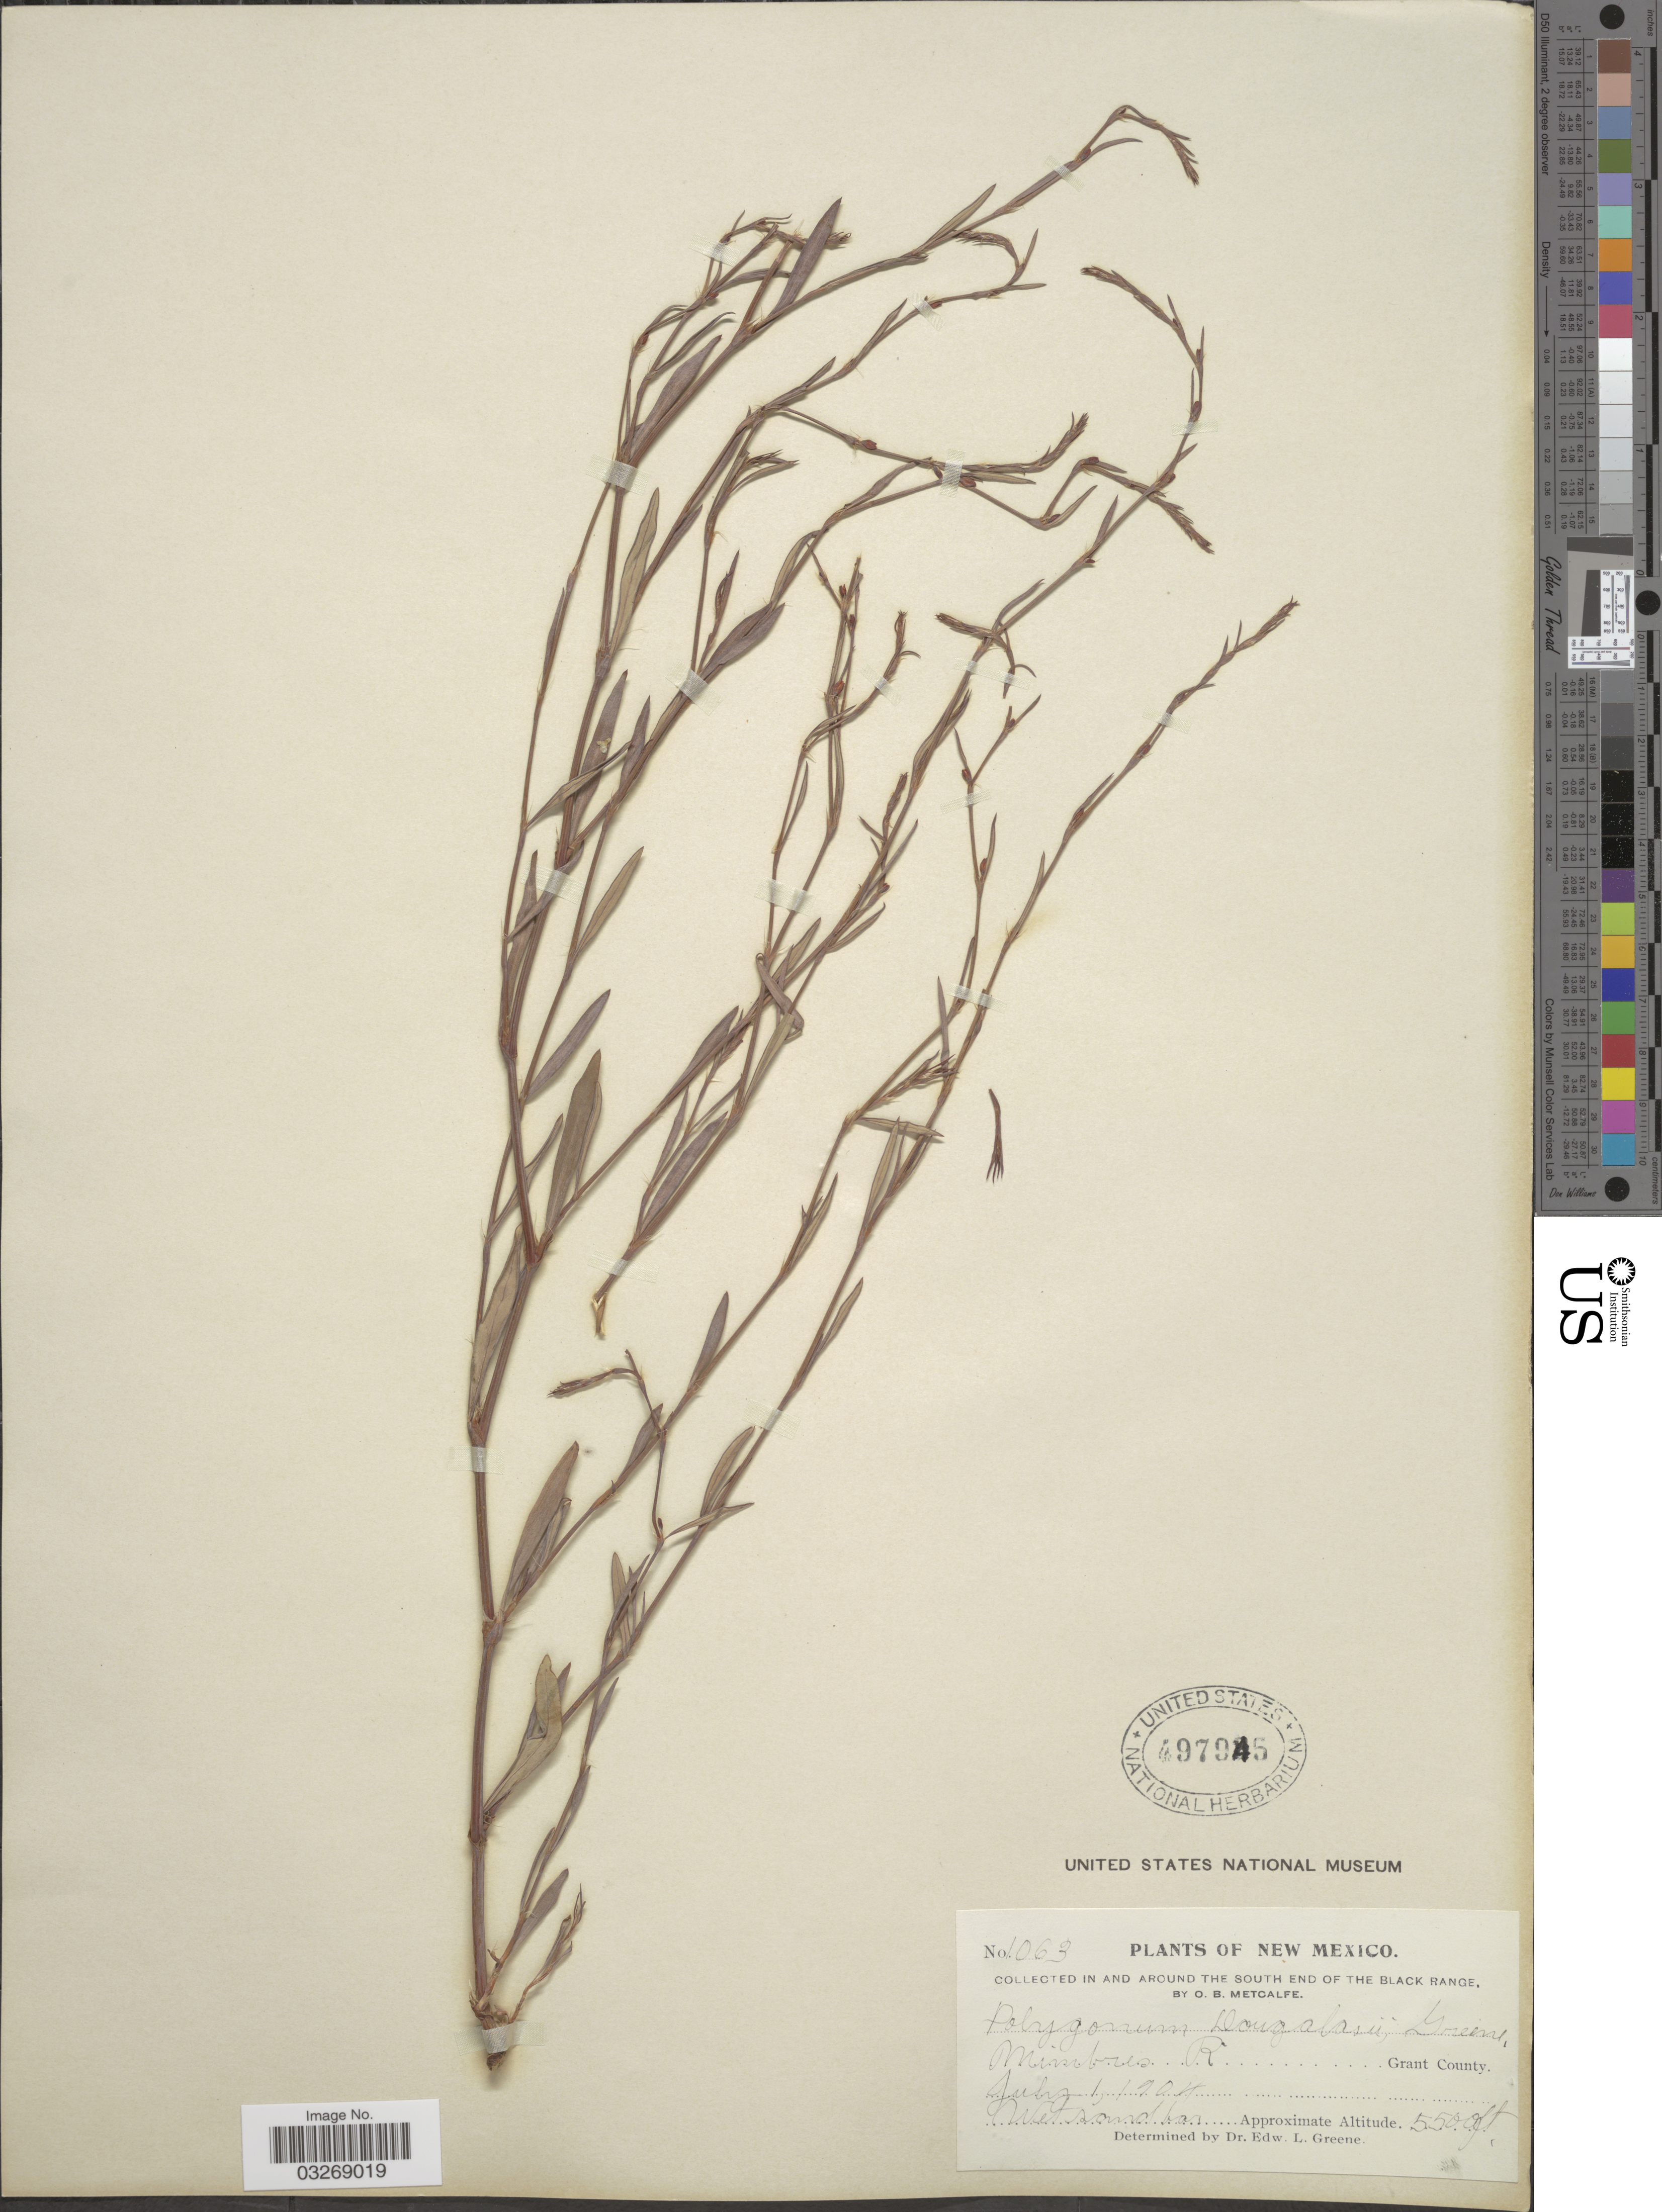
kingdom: Plantae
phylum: Tracheophyta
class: Magnoliopsida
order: Caryophyllales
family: Polygonaceae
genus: Polygonum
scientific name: Polygonum douglasii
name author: Greene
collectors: O. B. Metcalfe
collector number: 1063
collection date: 1904-07-01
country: United States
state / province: New Mexico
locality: In and around the south end of the Black Range. Mimbres R. Grant County.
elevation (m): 1676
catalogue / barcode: US 497945